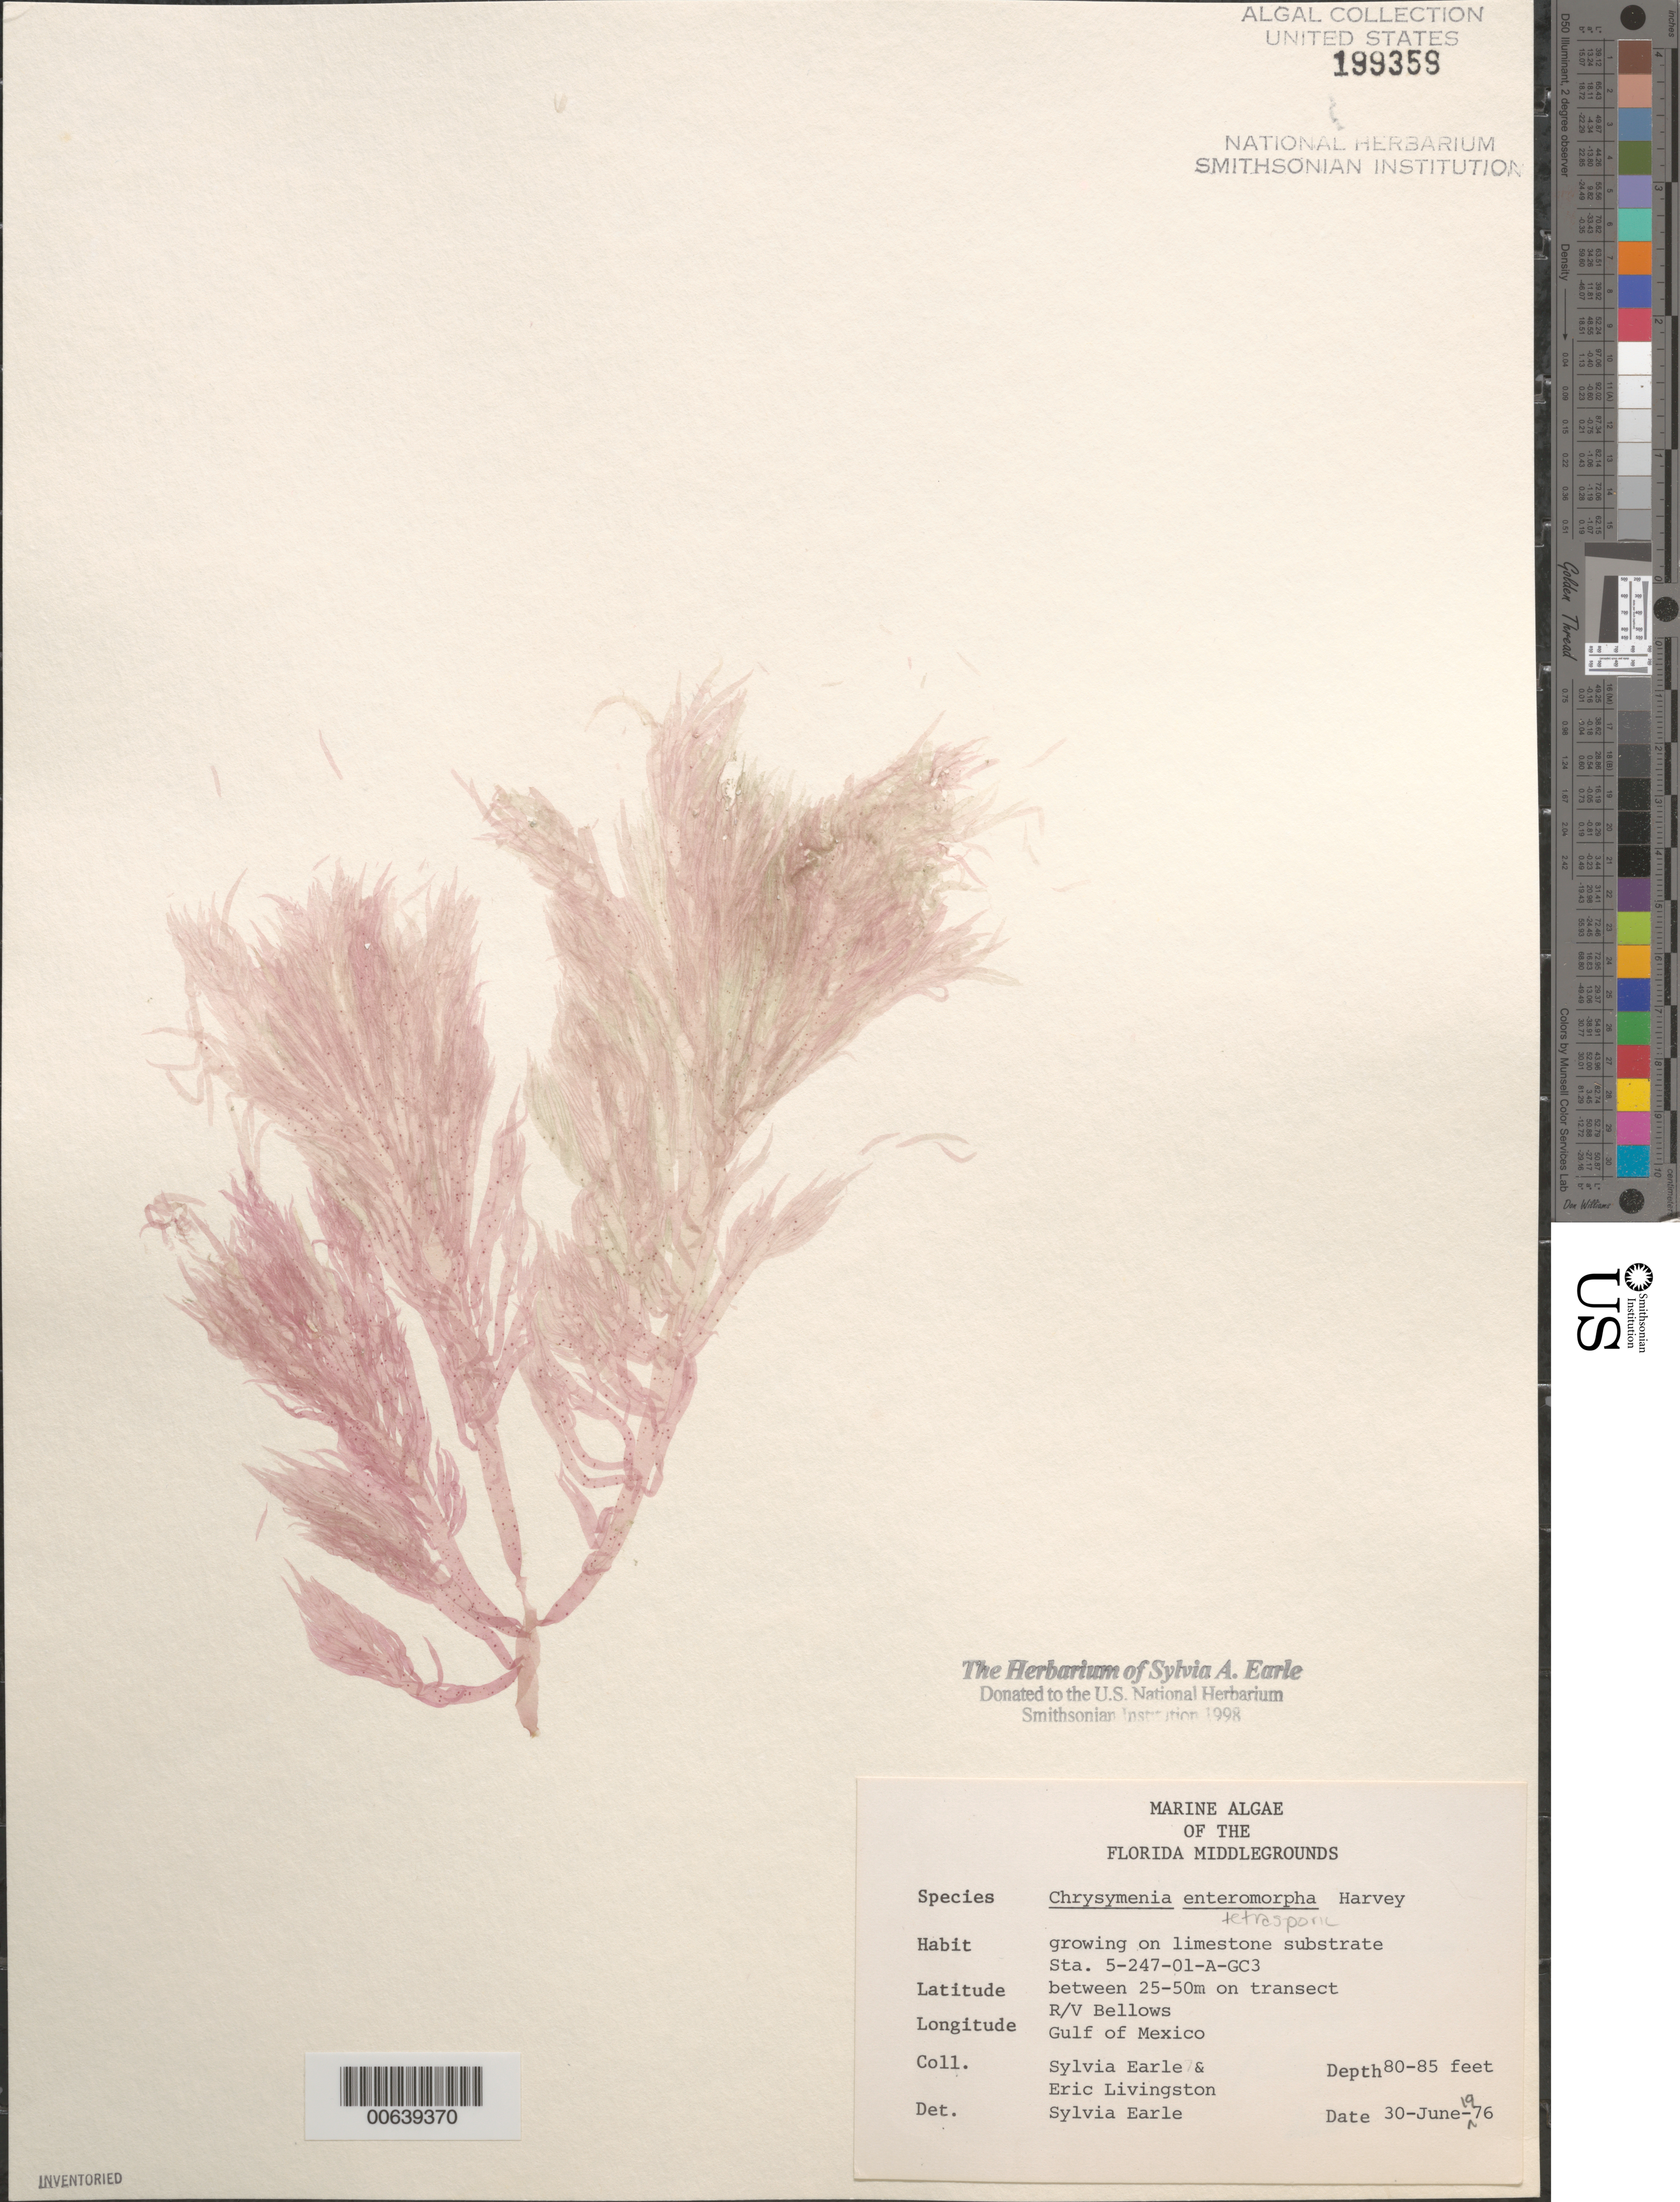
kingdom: Plantae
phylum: Rhodophyta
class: Florideophyceae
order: Rhodymeniales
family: Rhodymeniaceae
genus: Botryocladia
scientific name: Botryocladia enteromorpha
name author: (Harv.) W.E. Schmidt et al. in W.E. Schmidt et al.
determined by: Algae name updating Project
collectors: S. A. Earle & E. Livingston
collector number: Station 5-247-01-a-gc3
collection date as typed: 30 Jun 1976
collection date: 1976-06-30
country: United States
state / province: Florida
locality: Florida Middle Grounds, Gulf of Mexico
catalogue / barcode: US 199359